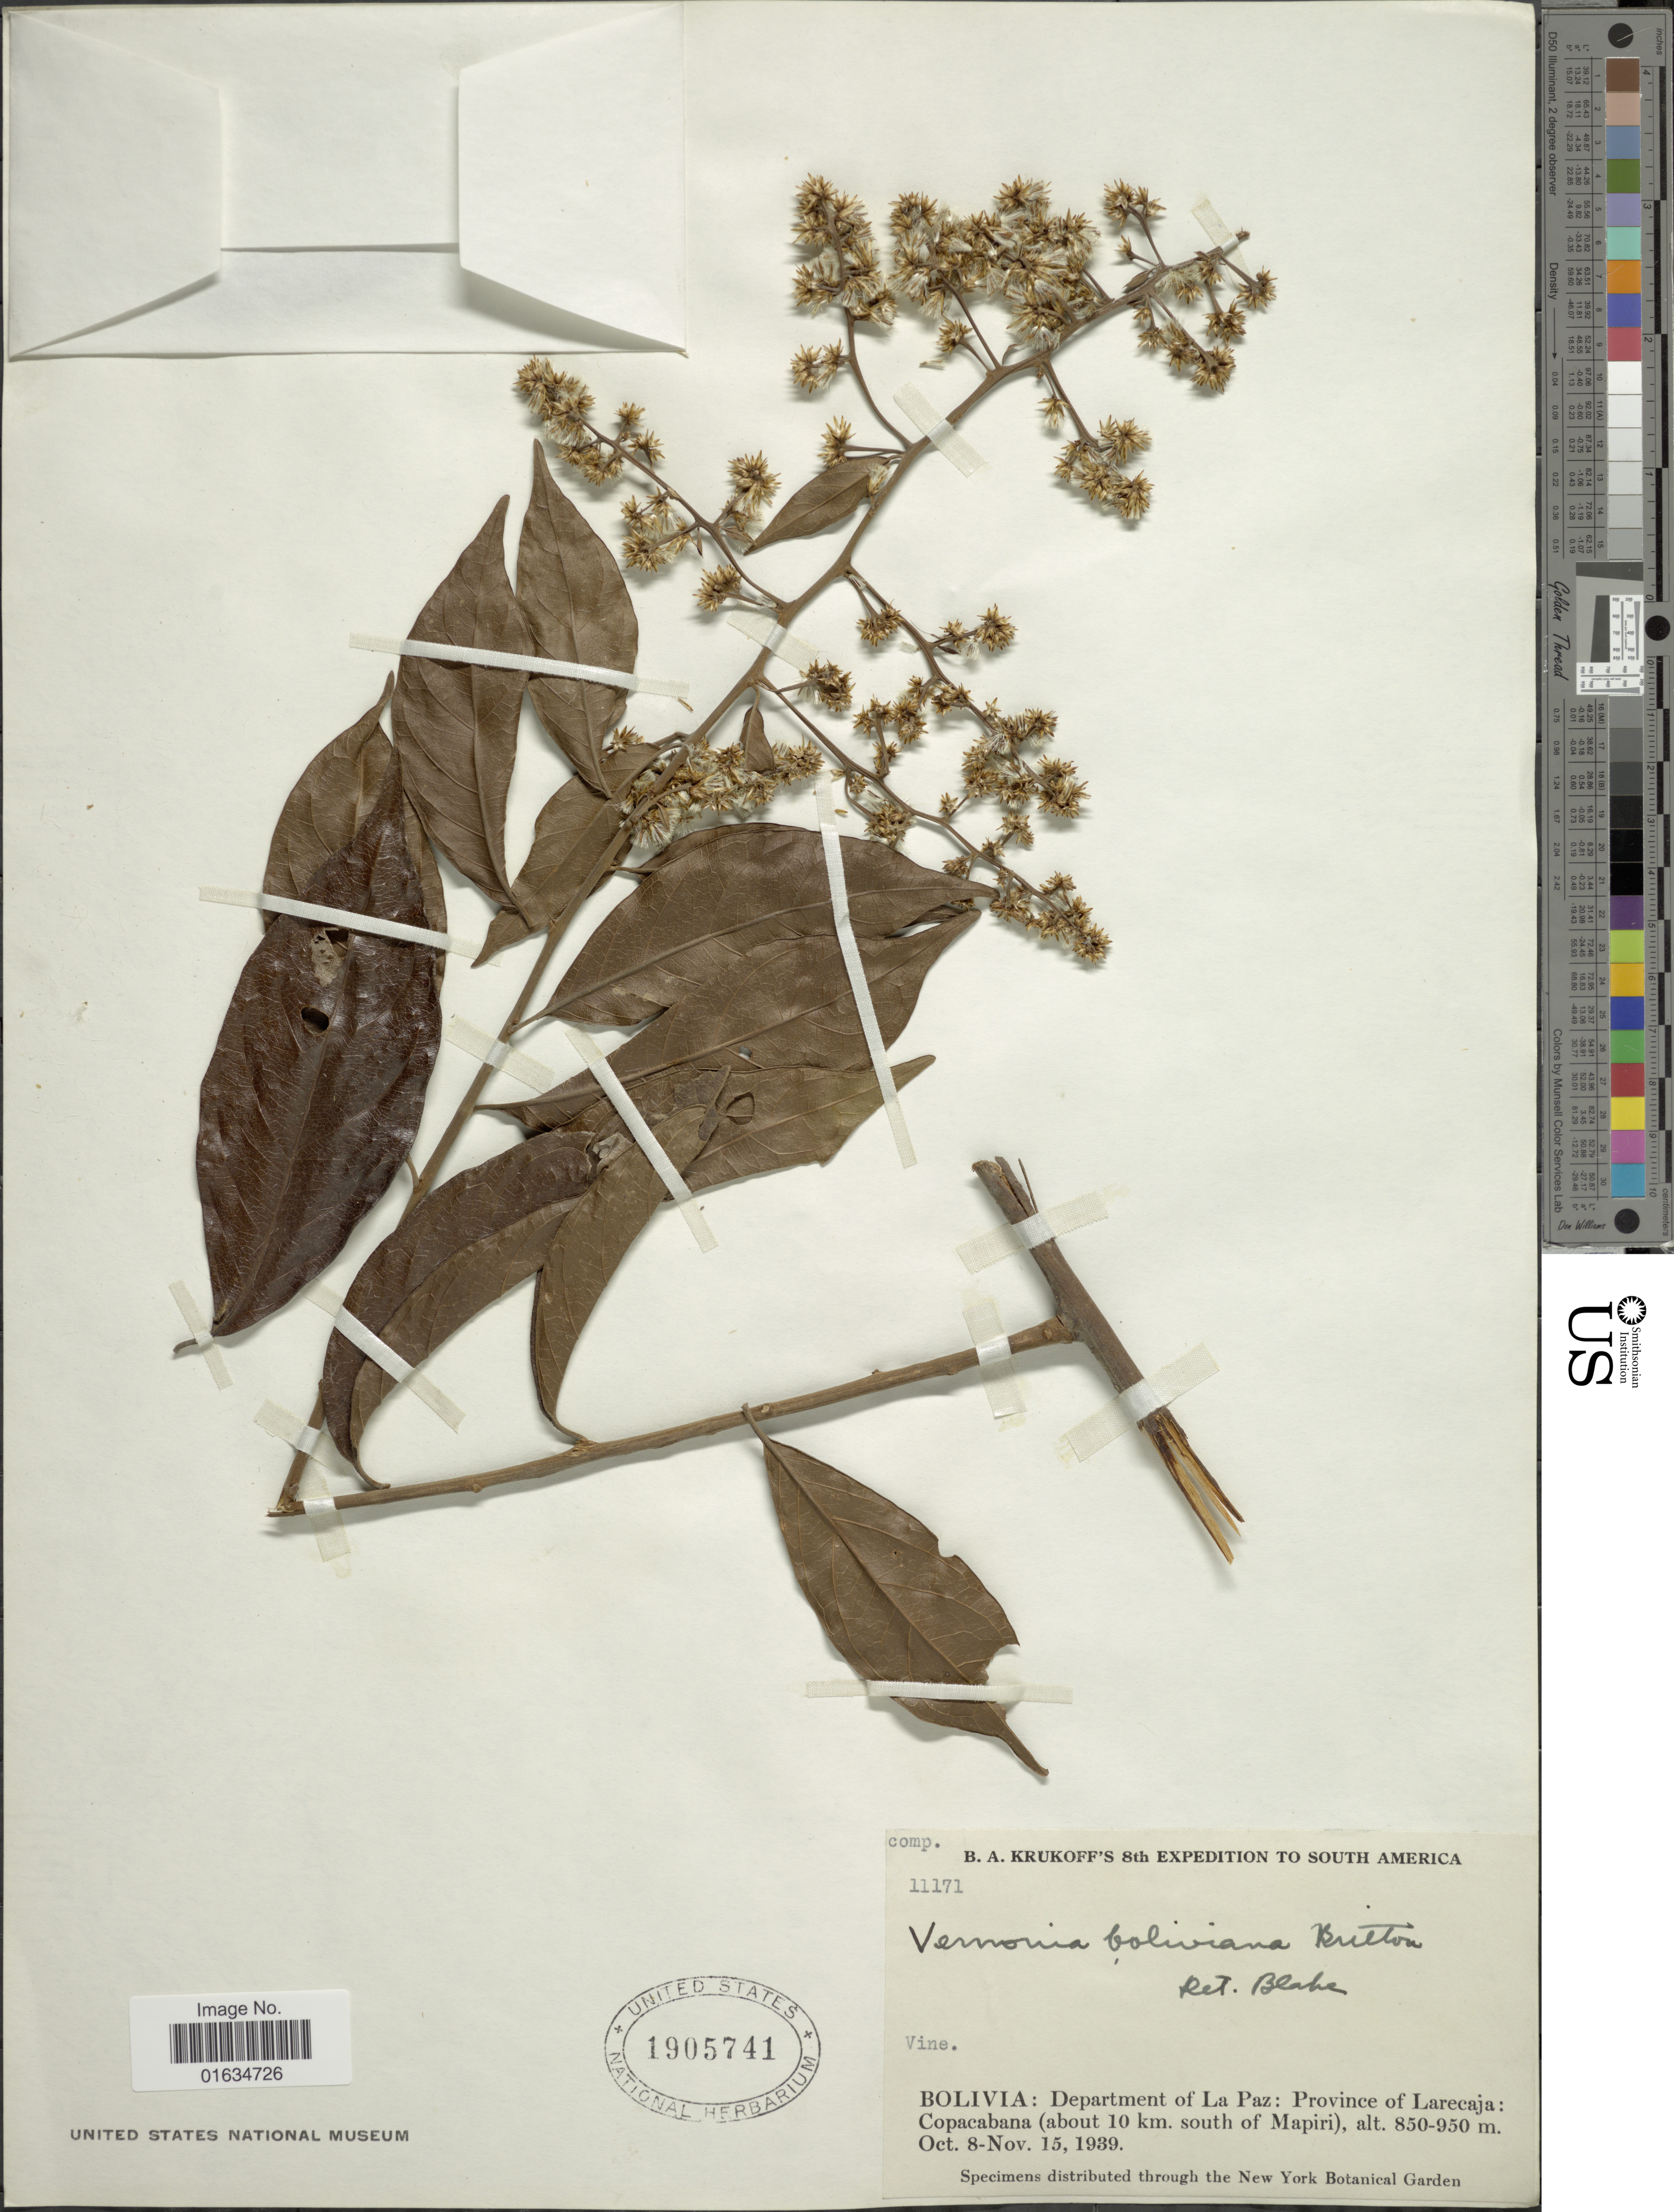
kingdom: Plantae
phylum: Tracheophyta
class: Magnoliopsida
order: Asterales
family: Asteraceae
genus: Critoniopsis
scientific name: Critoniopsis boliviana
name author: (Britton) H. Rob.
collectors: B. A. Krukoff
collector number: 11171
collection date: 1939-10-08/1939-11-15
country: Bolivia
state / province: La Paz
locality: Province of larecaja:Copacabana (about 10 km. south of Mapiri).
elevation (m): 850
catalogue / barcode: US 1905741